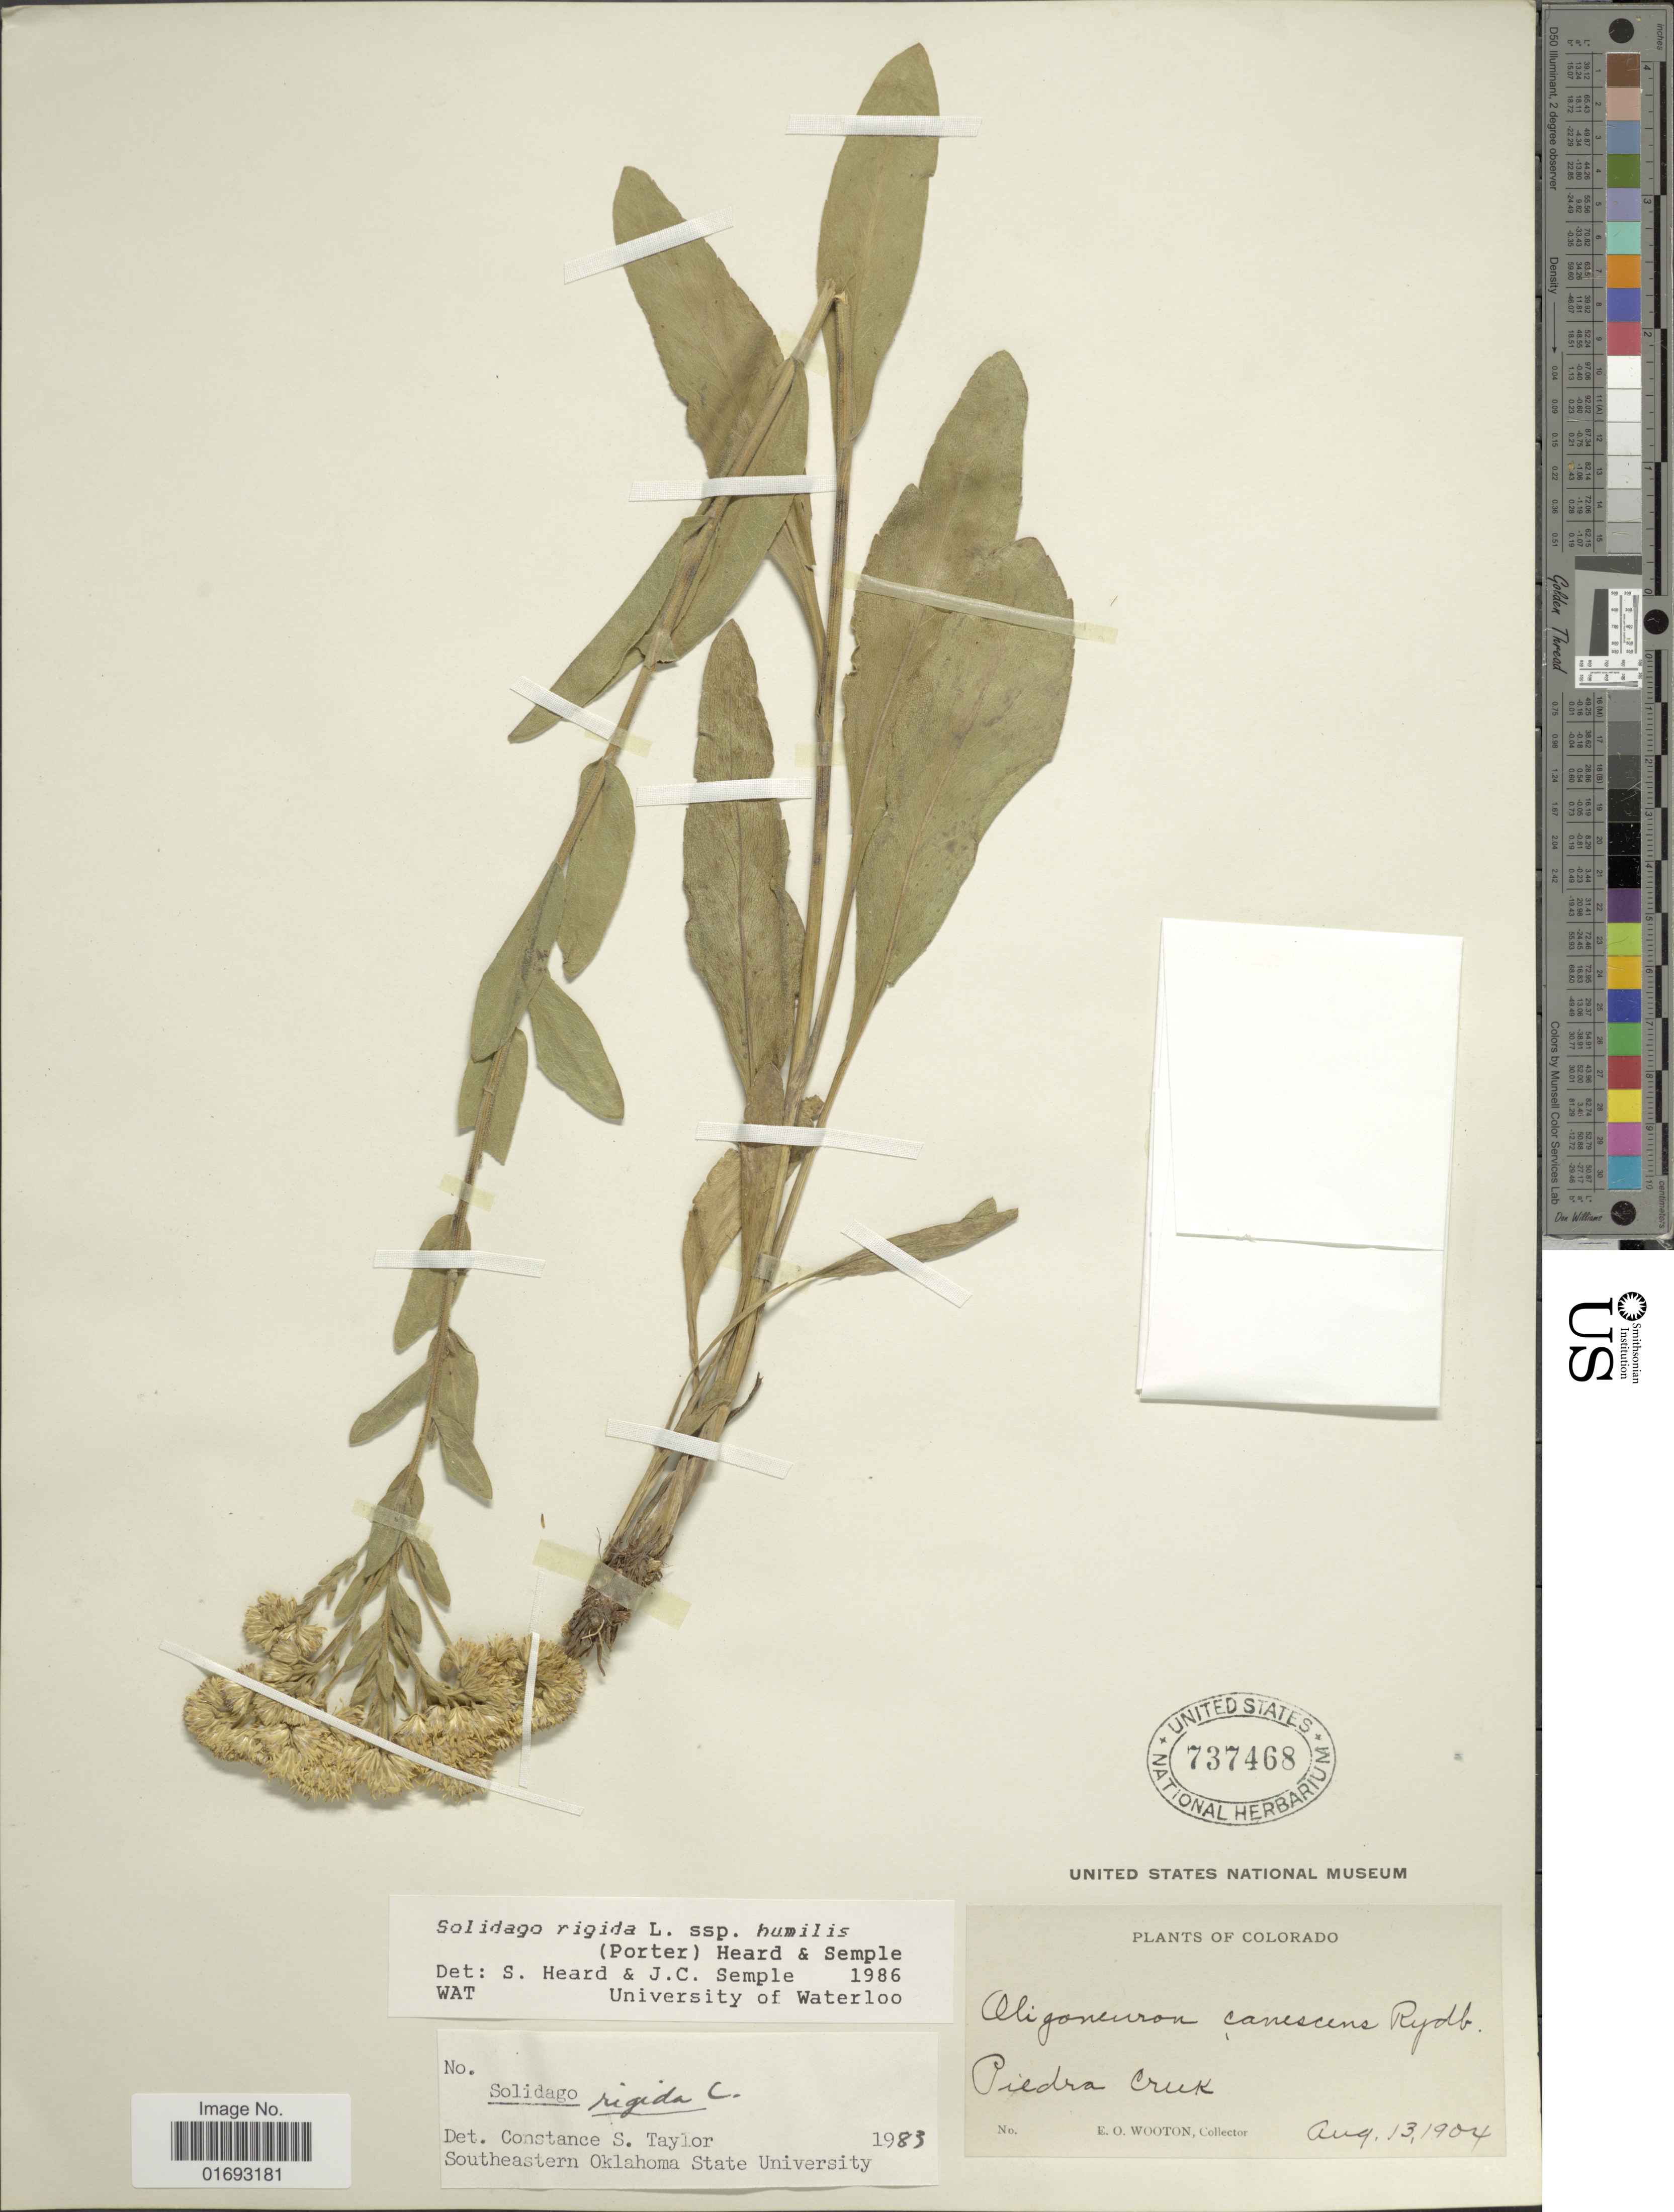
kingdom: Plantae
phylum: Tracheophyta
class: Magnoliopsida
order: Asterales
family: Asteraceae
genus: Oligoneuron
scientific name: Oligoneuron rigidum var. humile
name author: (Porter) G.L. Nesom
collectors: E. O. Wooton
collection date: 1904-08-13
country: United States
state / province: Colorado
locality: Piedra Creek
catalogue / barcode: US 737468